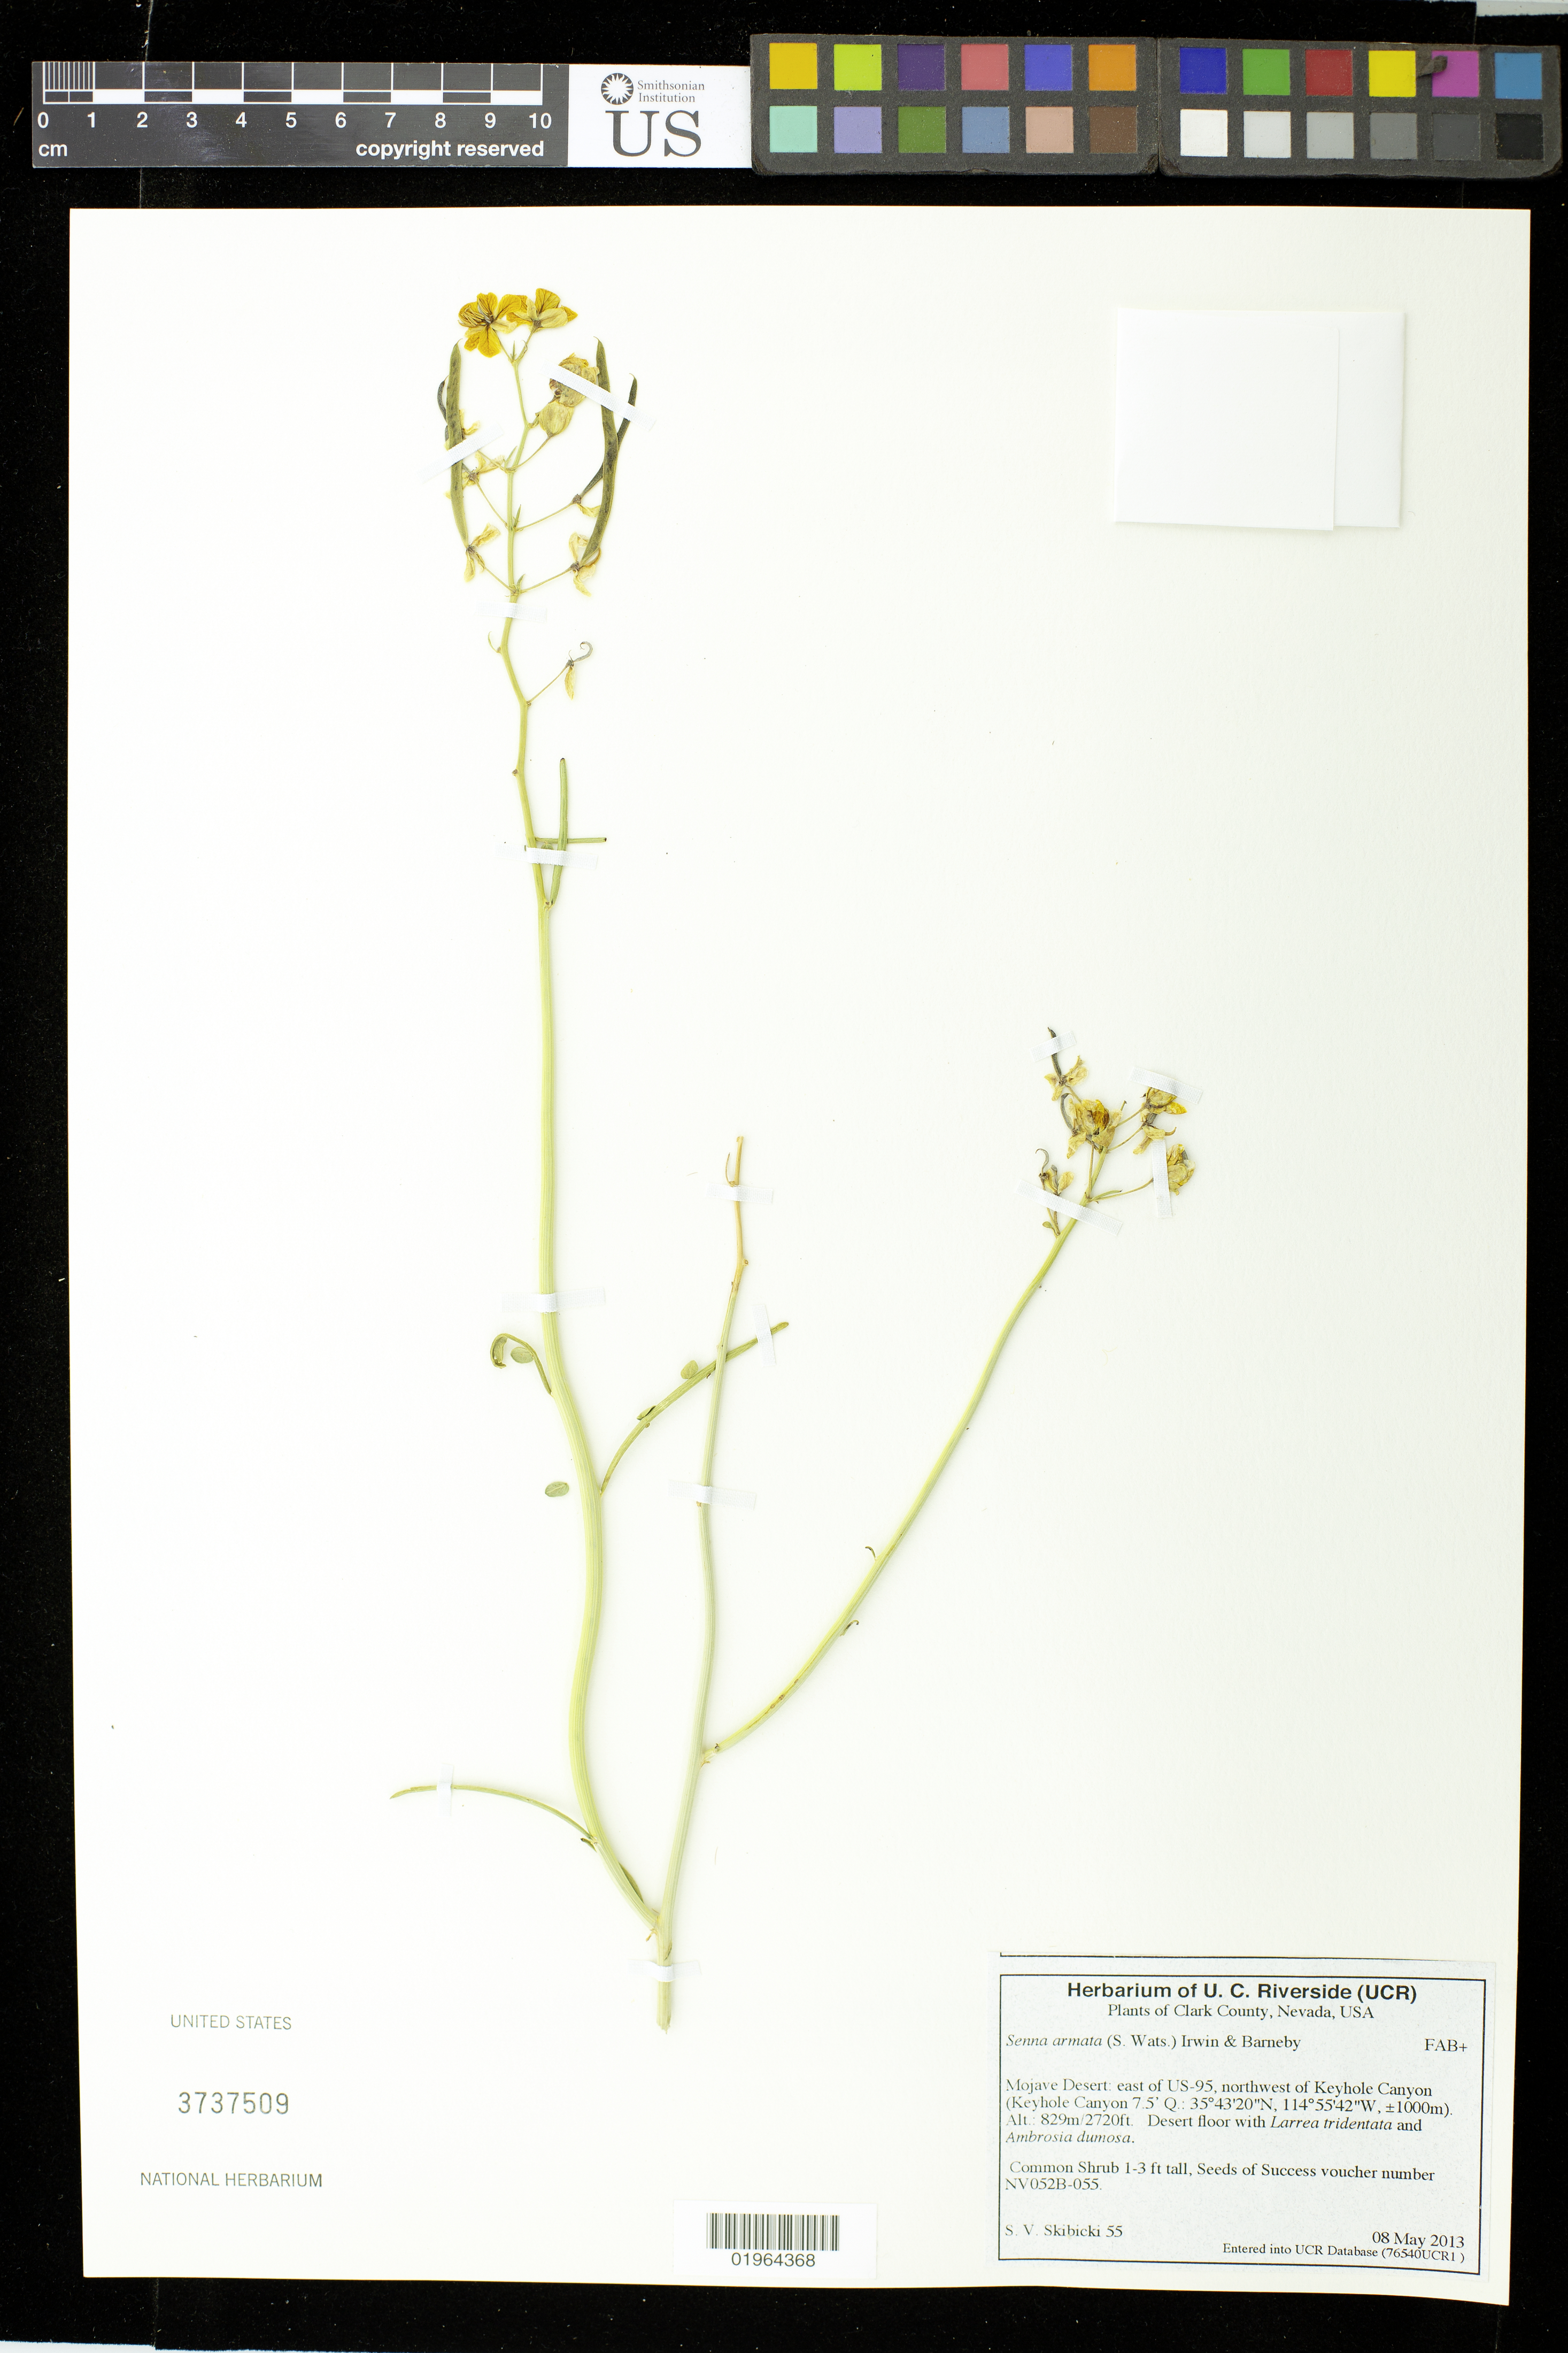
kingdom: Plantae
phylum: Tracheophyta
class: Magnoliopsida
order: Fabales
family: Fabaceae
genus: Senna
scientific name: Senna armata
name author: (S. Watson) H.S. Irwin & Barneby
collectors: S. Skibicki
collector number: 55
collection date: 2013-05-08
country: United States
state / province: Nevada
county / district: Clark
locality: Mojave Desert, NW of Keyhole Canyon, east of US-95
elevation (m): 829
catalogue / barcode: US 3737509